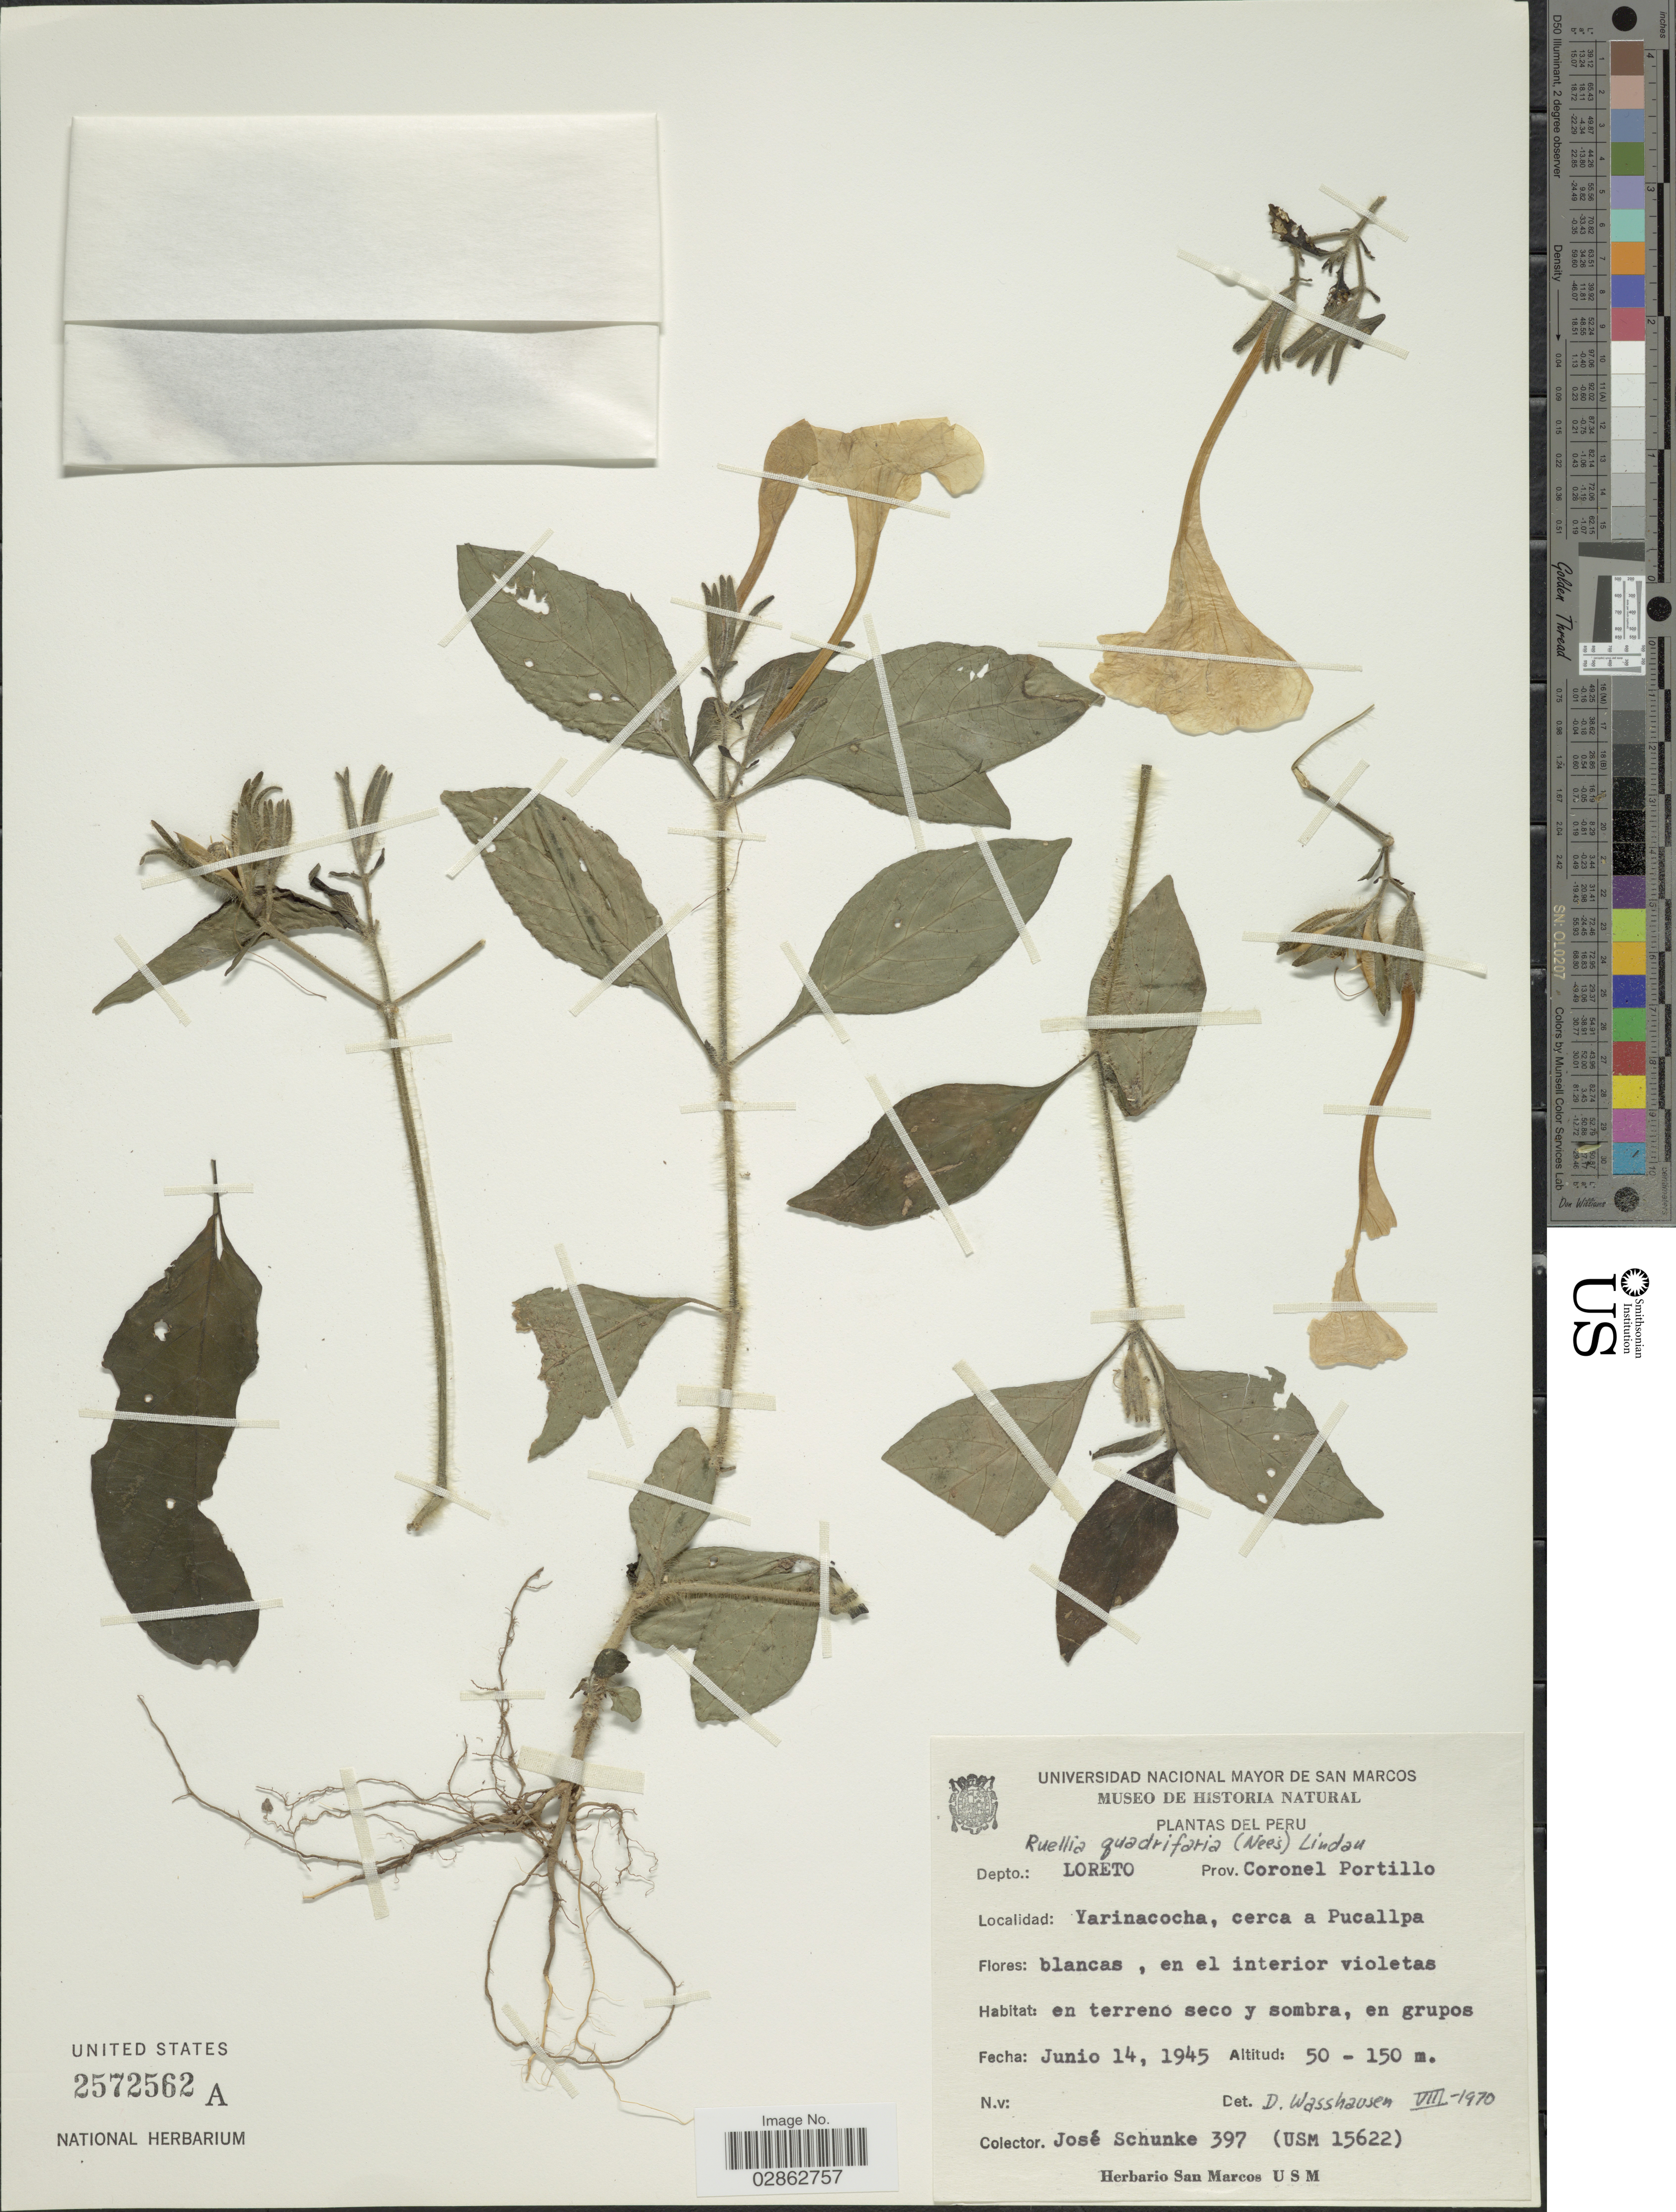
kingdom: Plantae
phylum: Tracheophyta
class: Magnoliopsida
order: Lamiales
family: Acanthaceae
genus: Ruellia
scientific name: Ruellia sp.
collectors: J. M. Schunke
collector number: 397 (USM 15622)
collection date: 1945-06-14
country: Peru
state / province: Loreto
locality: Prov. Coronel Portillo. Yarinacocha, cerca a Pucallpal.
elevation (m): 50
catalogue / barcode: US 2572562A